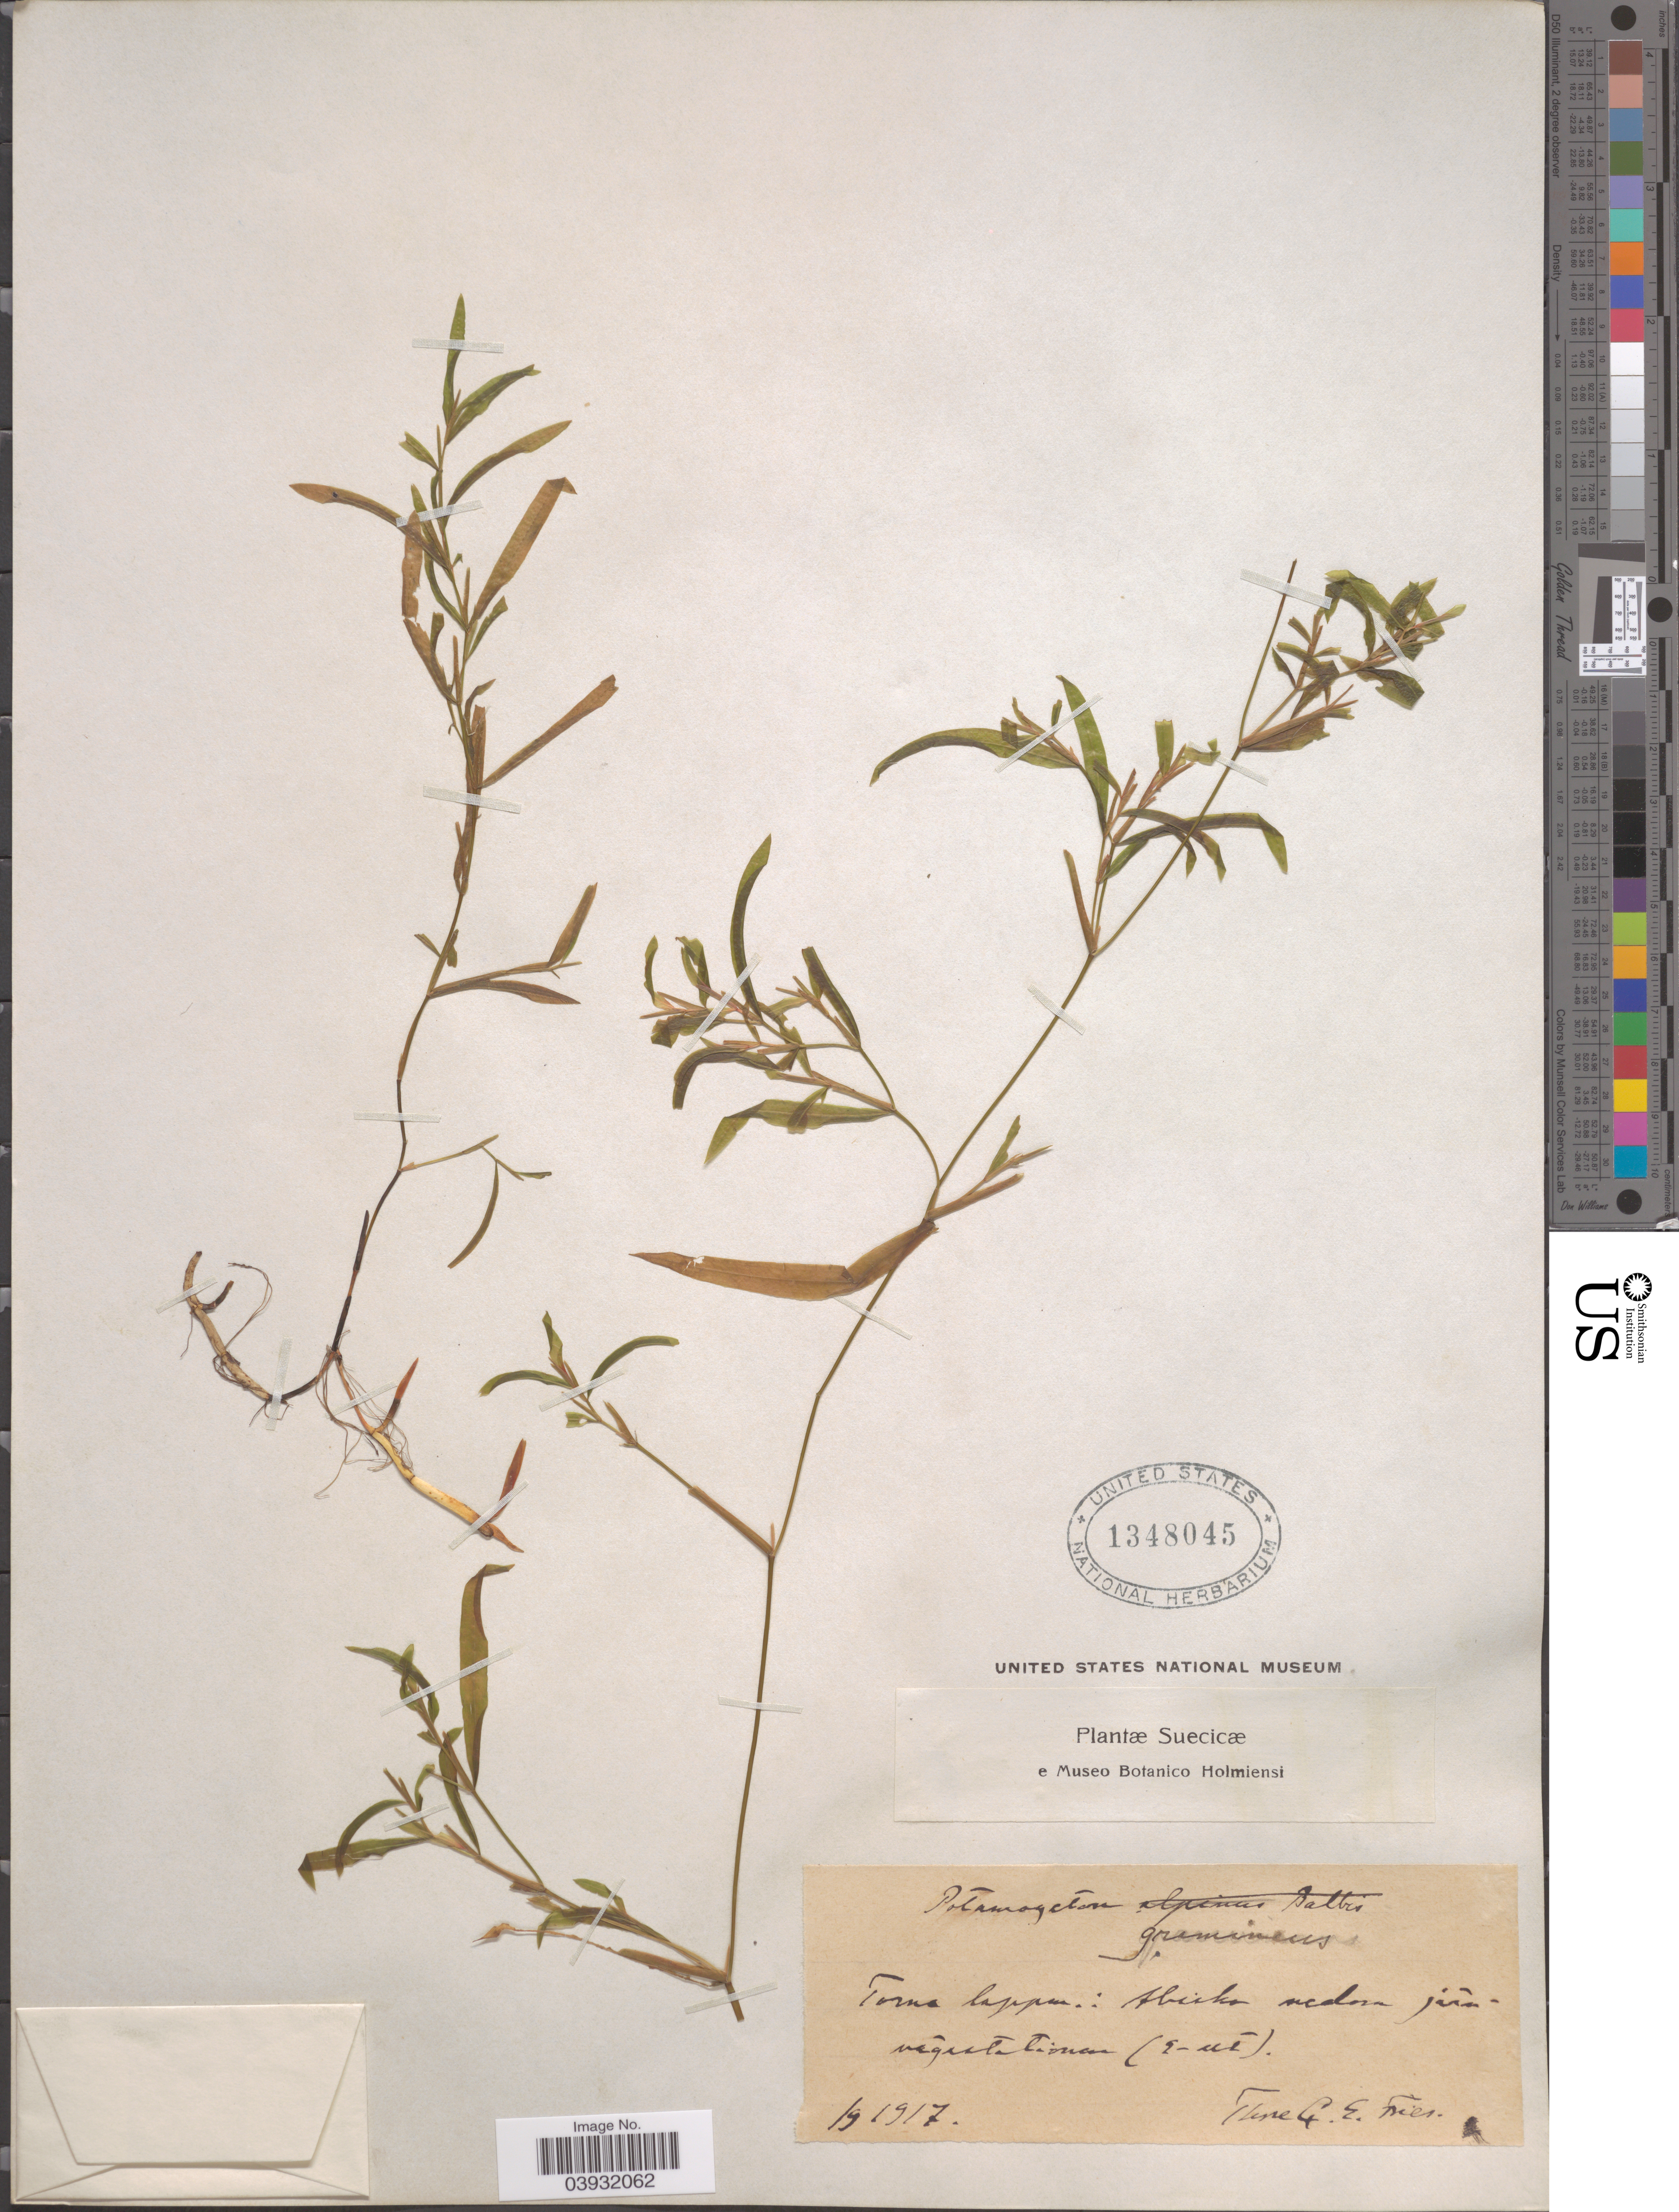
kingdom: Plantae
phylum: Tracheophyta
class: Liliopsida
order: Alismatales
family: Potamogetonaceae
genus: Potamogeton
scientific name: Potamogeton gramineus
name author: L.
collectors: T. C. E. Fries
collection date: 1917-09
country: Sweden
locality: Suecicæ. Torma lappm.: Abiska medium.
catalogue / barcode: US 1348045